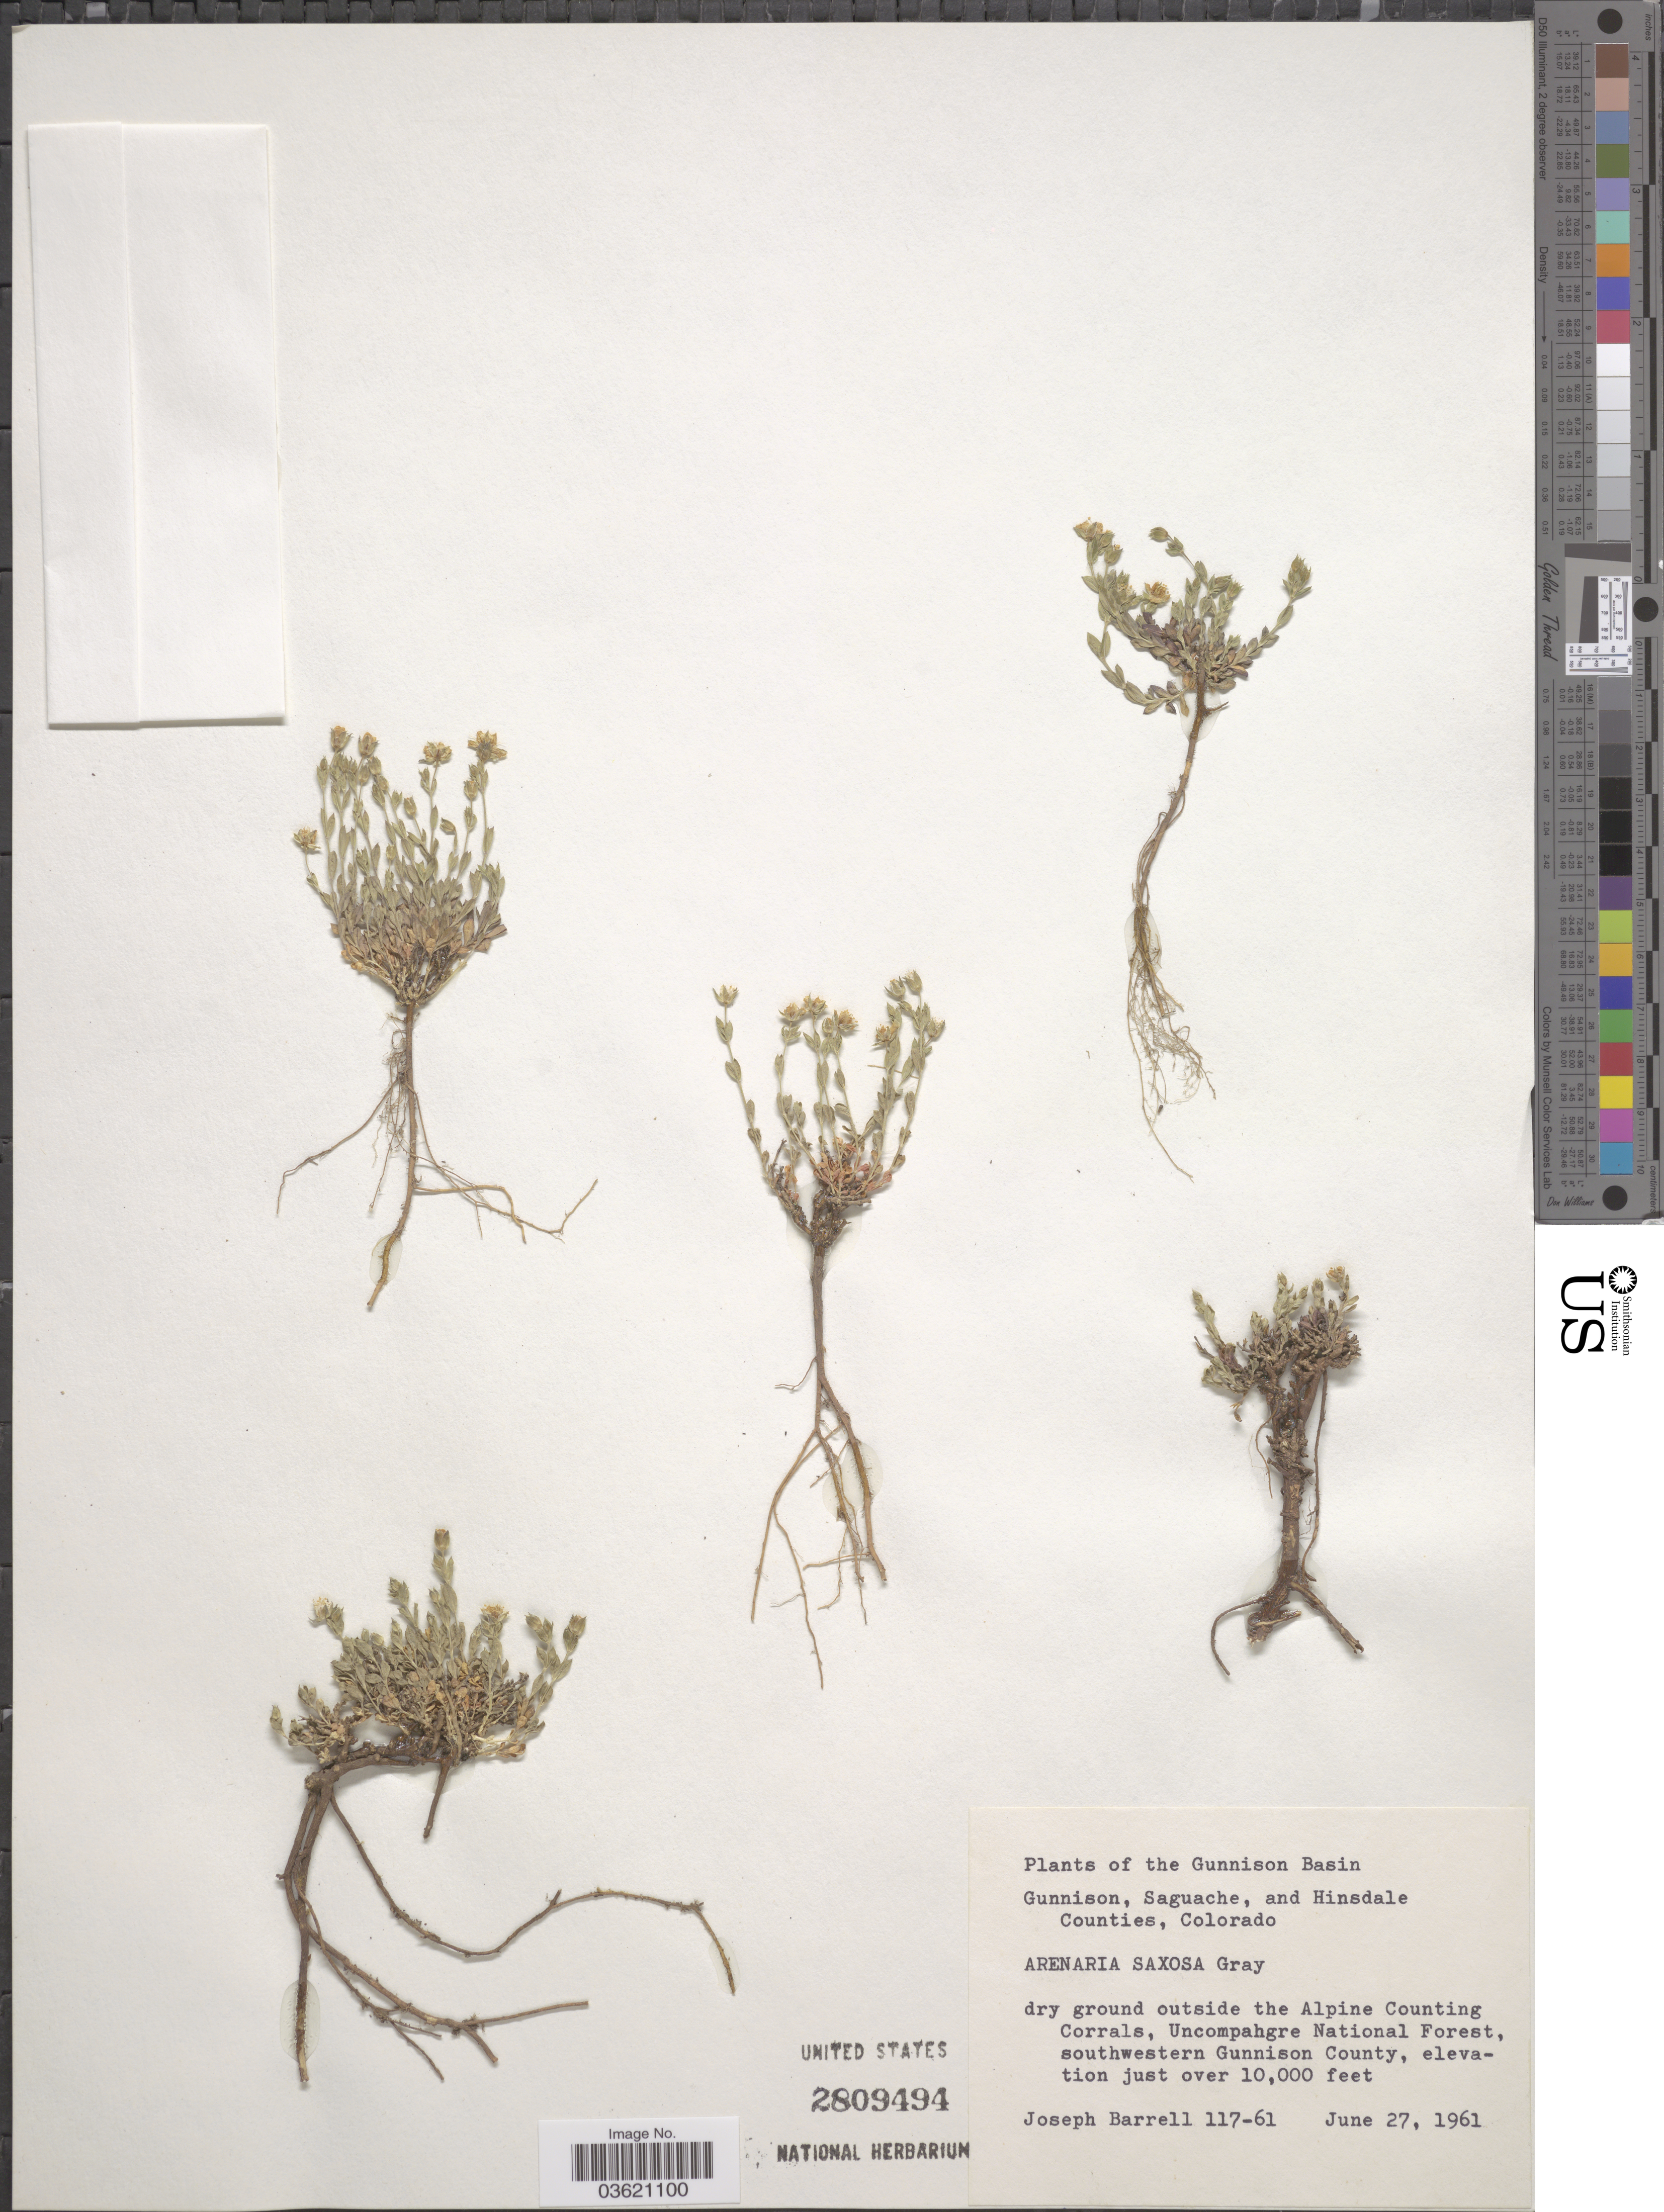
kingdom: Plantae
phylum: Tracheophyta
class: Magnoliopsida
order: Caryophyllales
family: Caryophyllaceae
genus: Arenaria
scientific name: Arenaria saxosa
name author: A. Gray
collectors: J. Barrell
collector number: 117-61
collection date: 1961-06-27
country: United States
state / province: Colorado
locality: The Gunnison Basin. Dry ground outside the Alpine Counting Corrals, Uncompahgre National Forest, southwestern Gunnison County.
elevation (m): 3048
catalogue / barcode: US 2809494